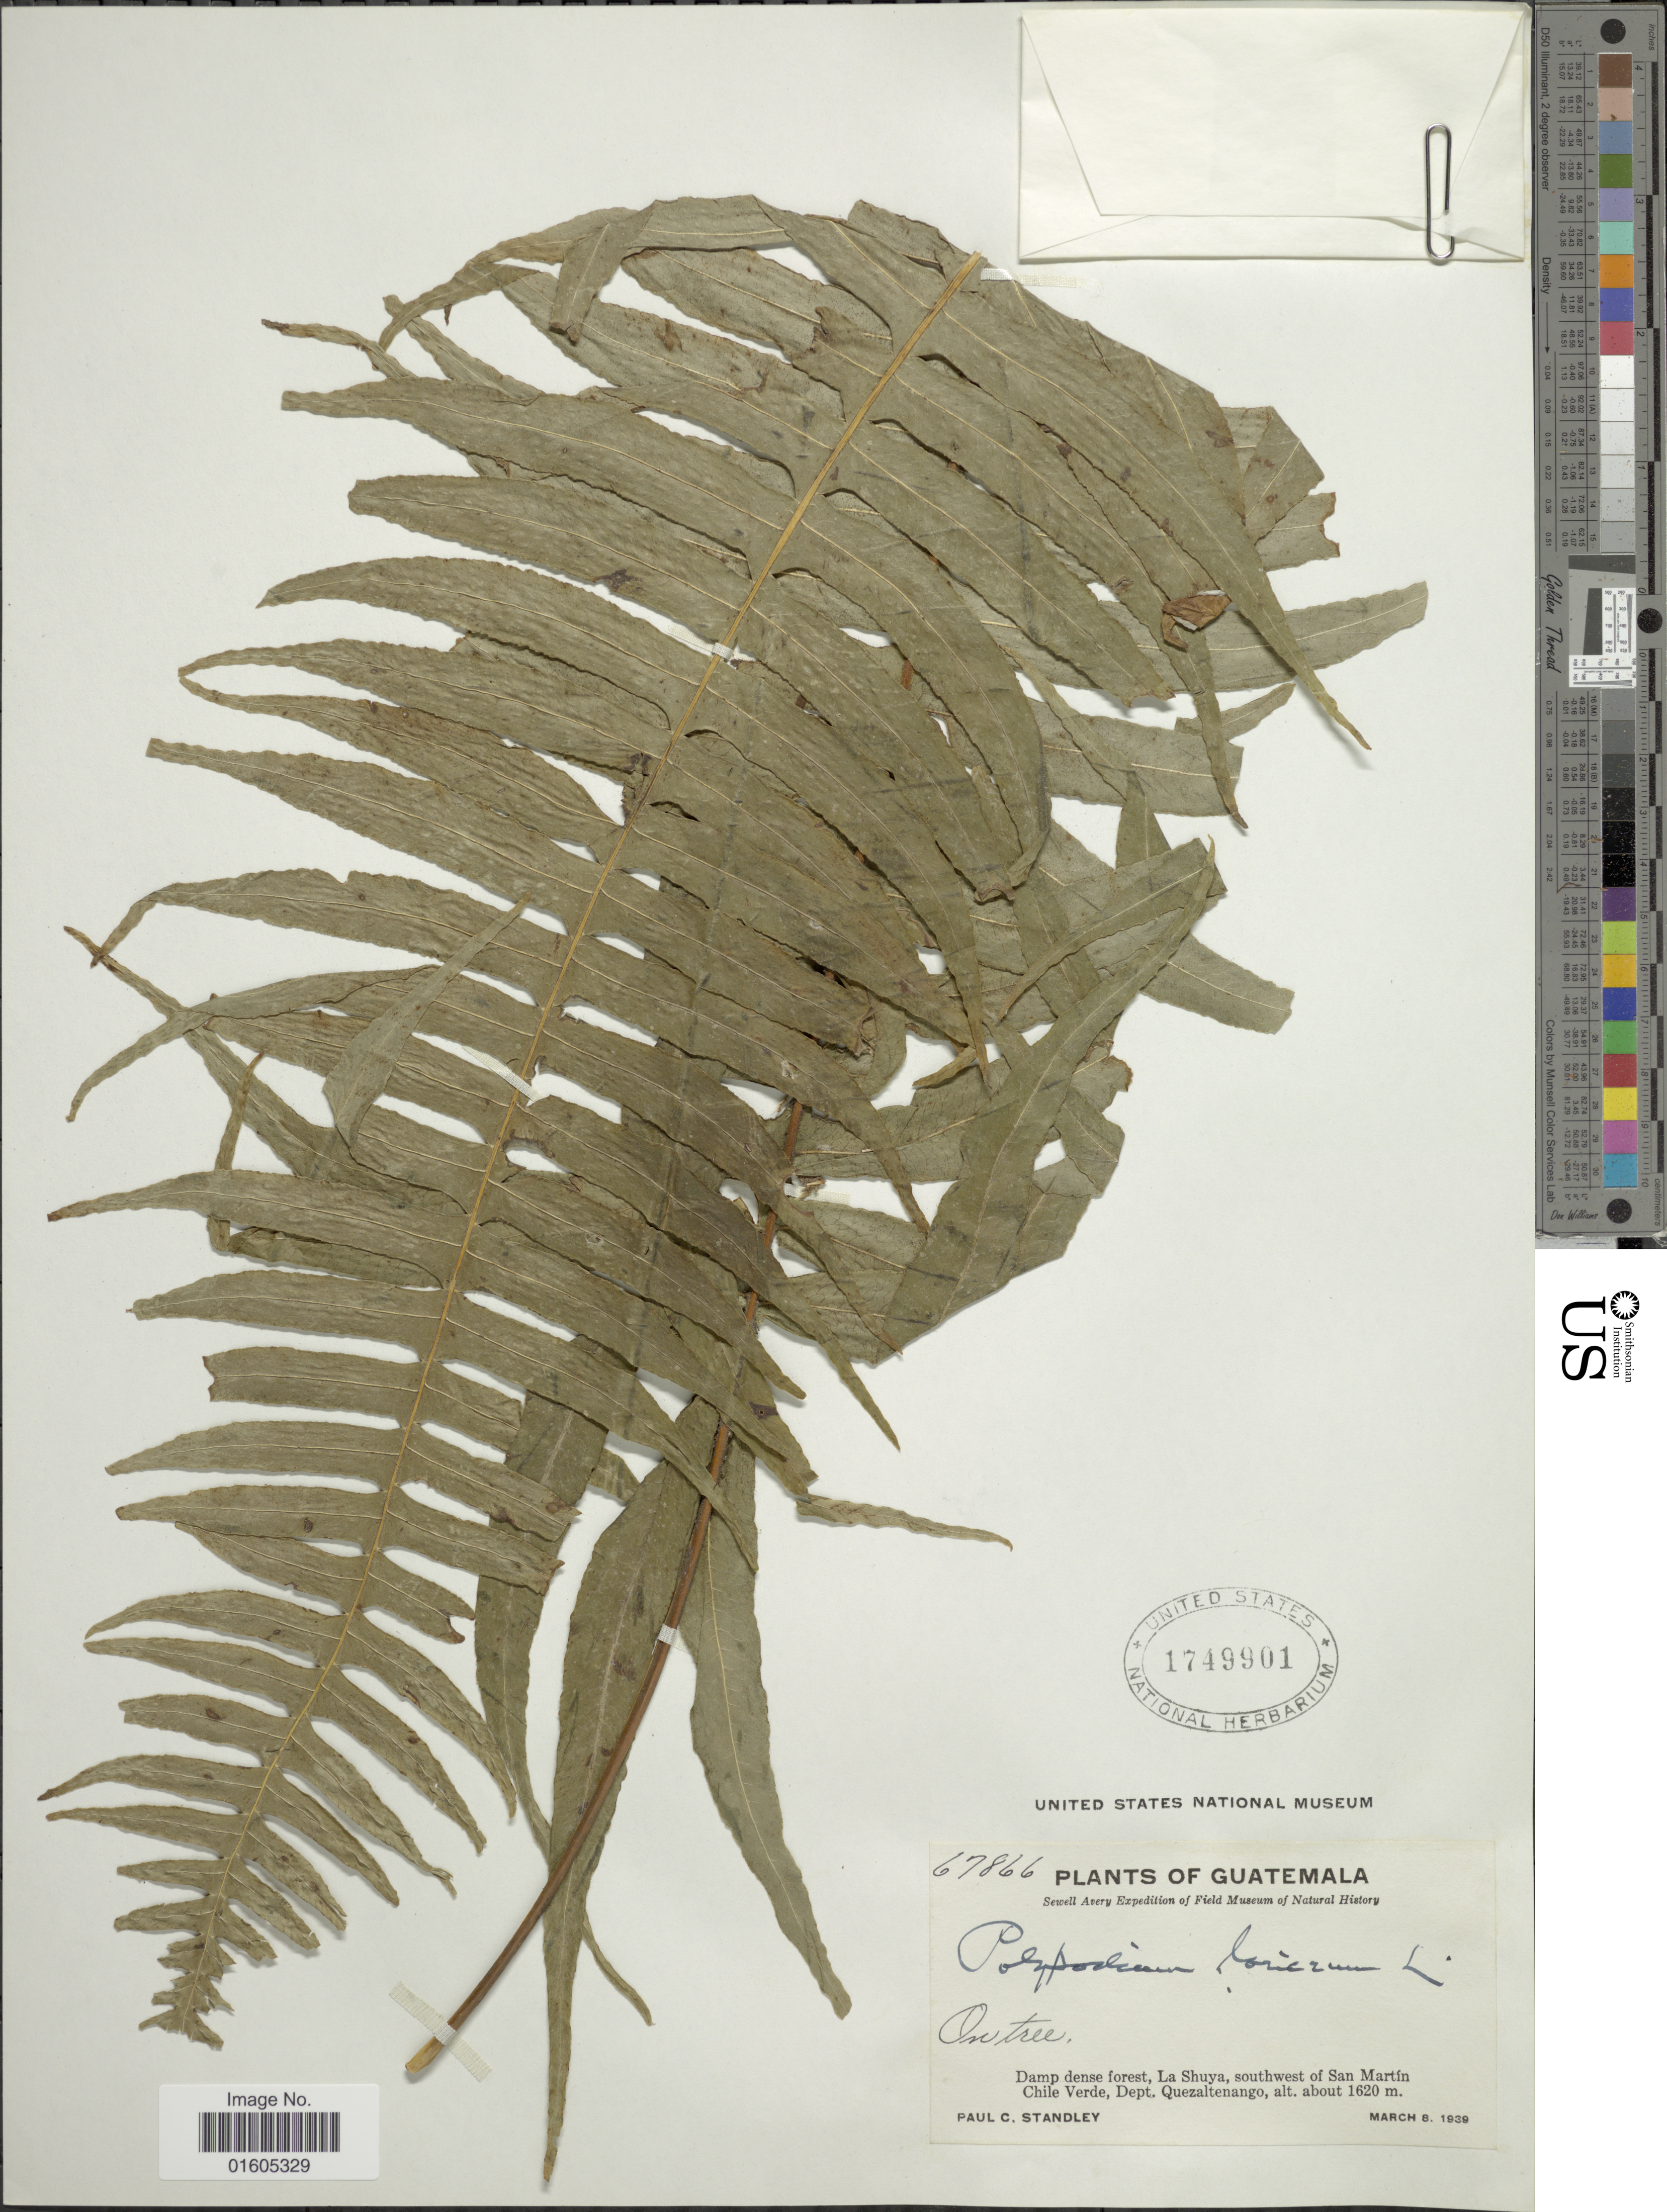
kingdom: Plantae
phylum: Tracheophyta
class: Polypodiopsida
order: Polypodiales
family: Polypodiaceae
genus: Serpocaulon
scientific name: Serpocaulon loriceum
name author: (L.) A.R. Sm.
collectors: P. C. Standley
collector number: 67866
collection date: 1939-03-08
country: Guatemala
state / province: Quetzaltenango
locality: Damp dense forest, la Shuya, southwest of San Martín Chile Verde, Dept. Quezaltenango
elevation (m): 1620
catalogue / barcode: US 1749901